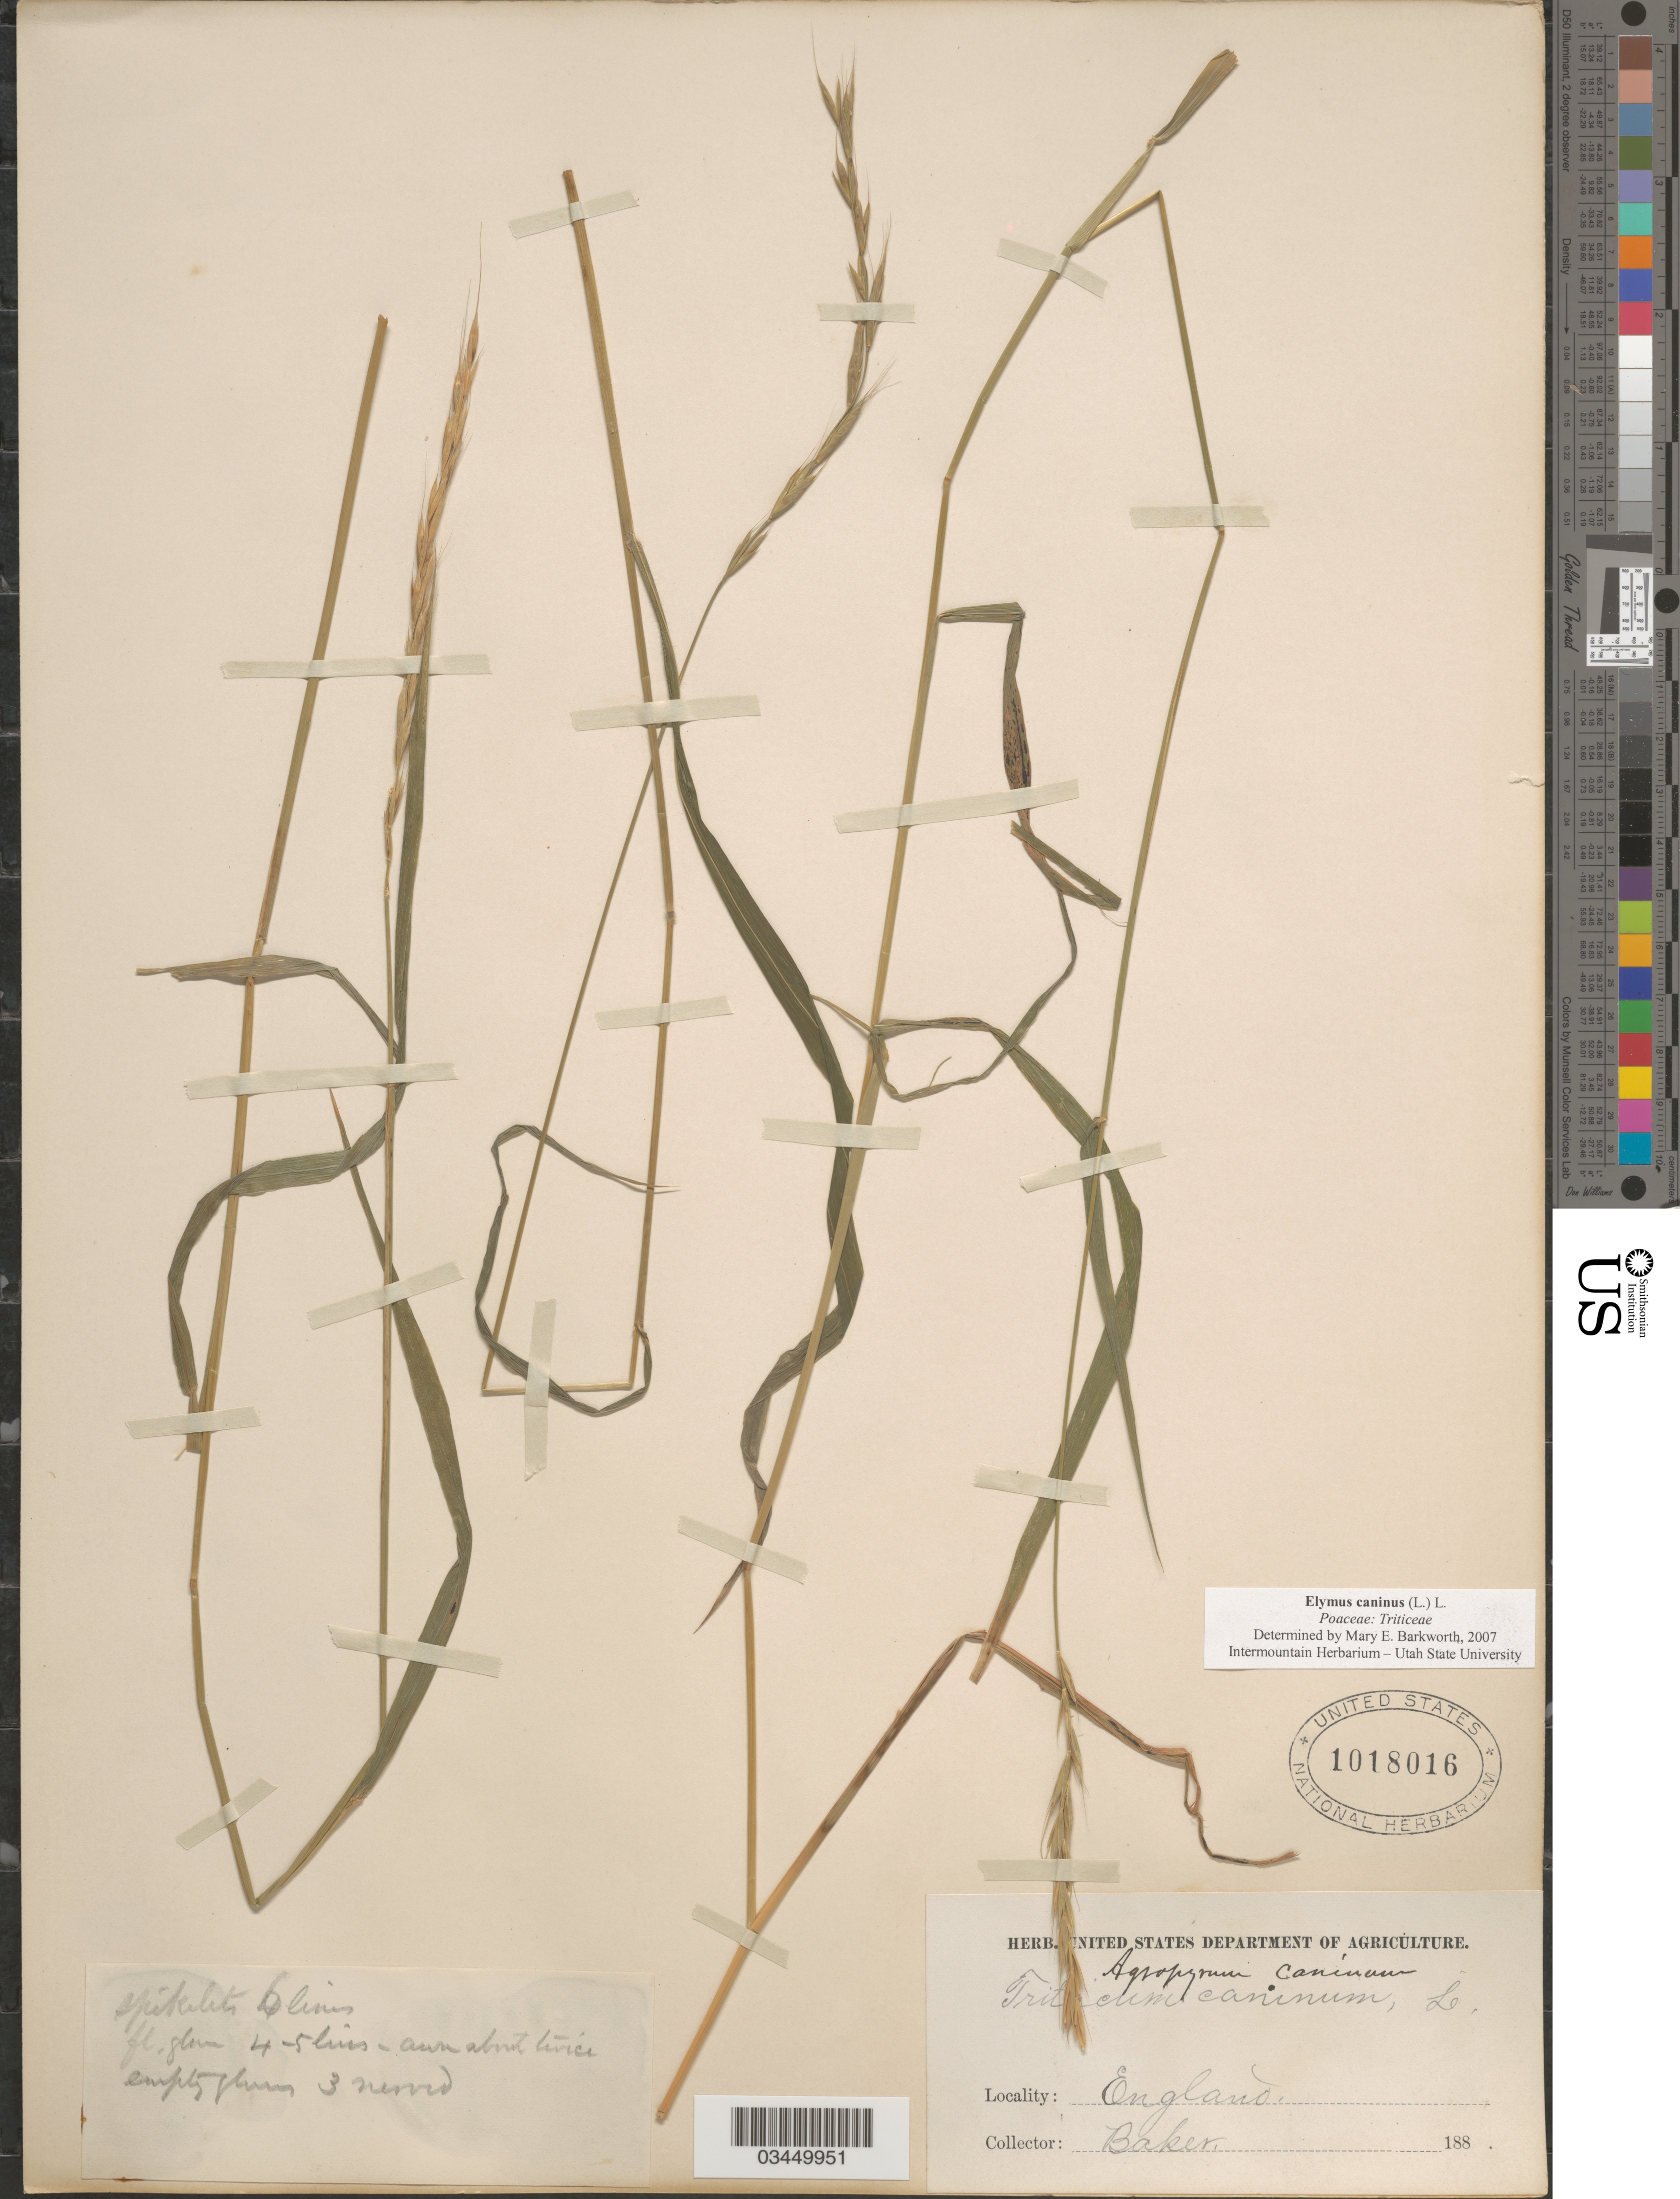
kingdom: Plantae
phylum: Tracheophyta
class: Liliopsida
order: Poales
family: Poaceae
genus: Elymus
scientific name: Elymus caninus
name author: (L.) L.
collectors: -- Baker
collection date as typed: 188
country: United Kingdom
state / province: England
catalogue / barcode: US 1018016